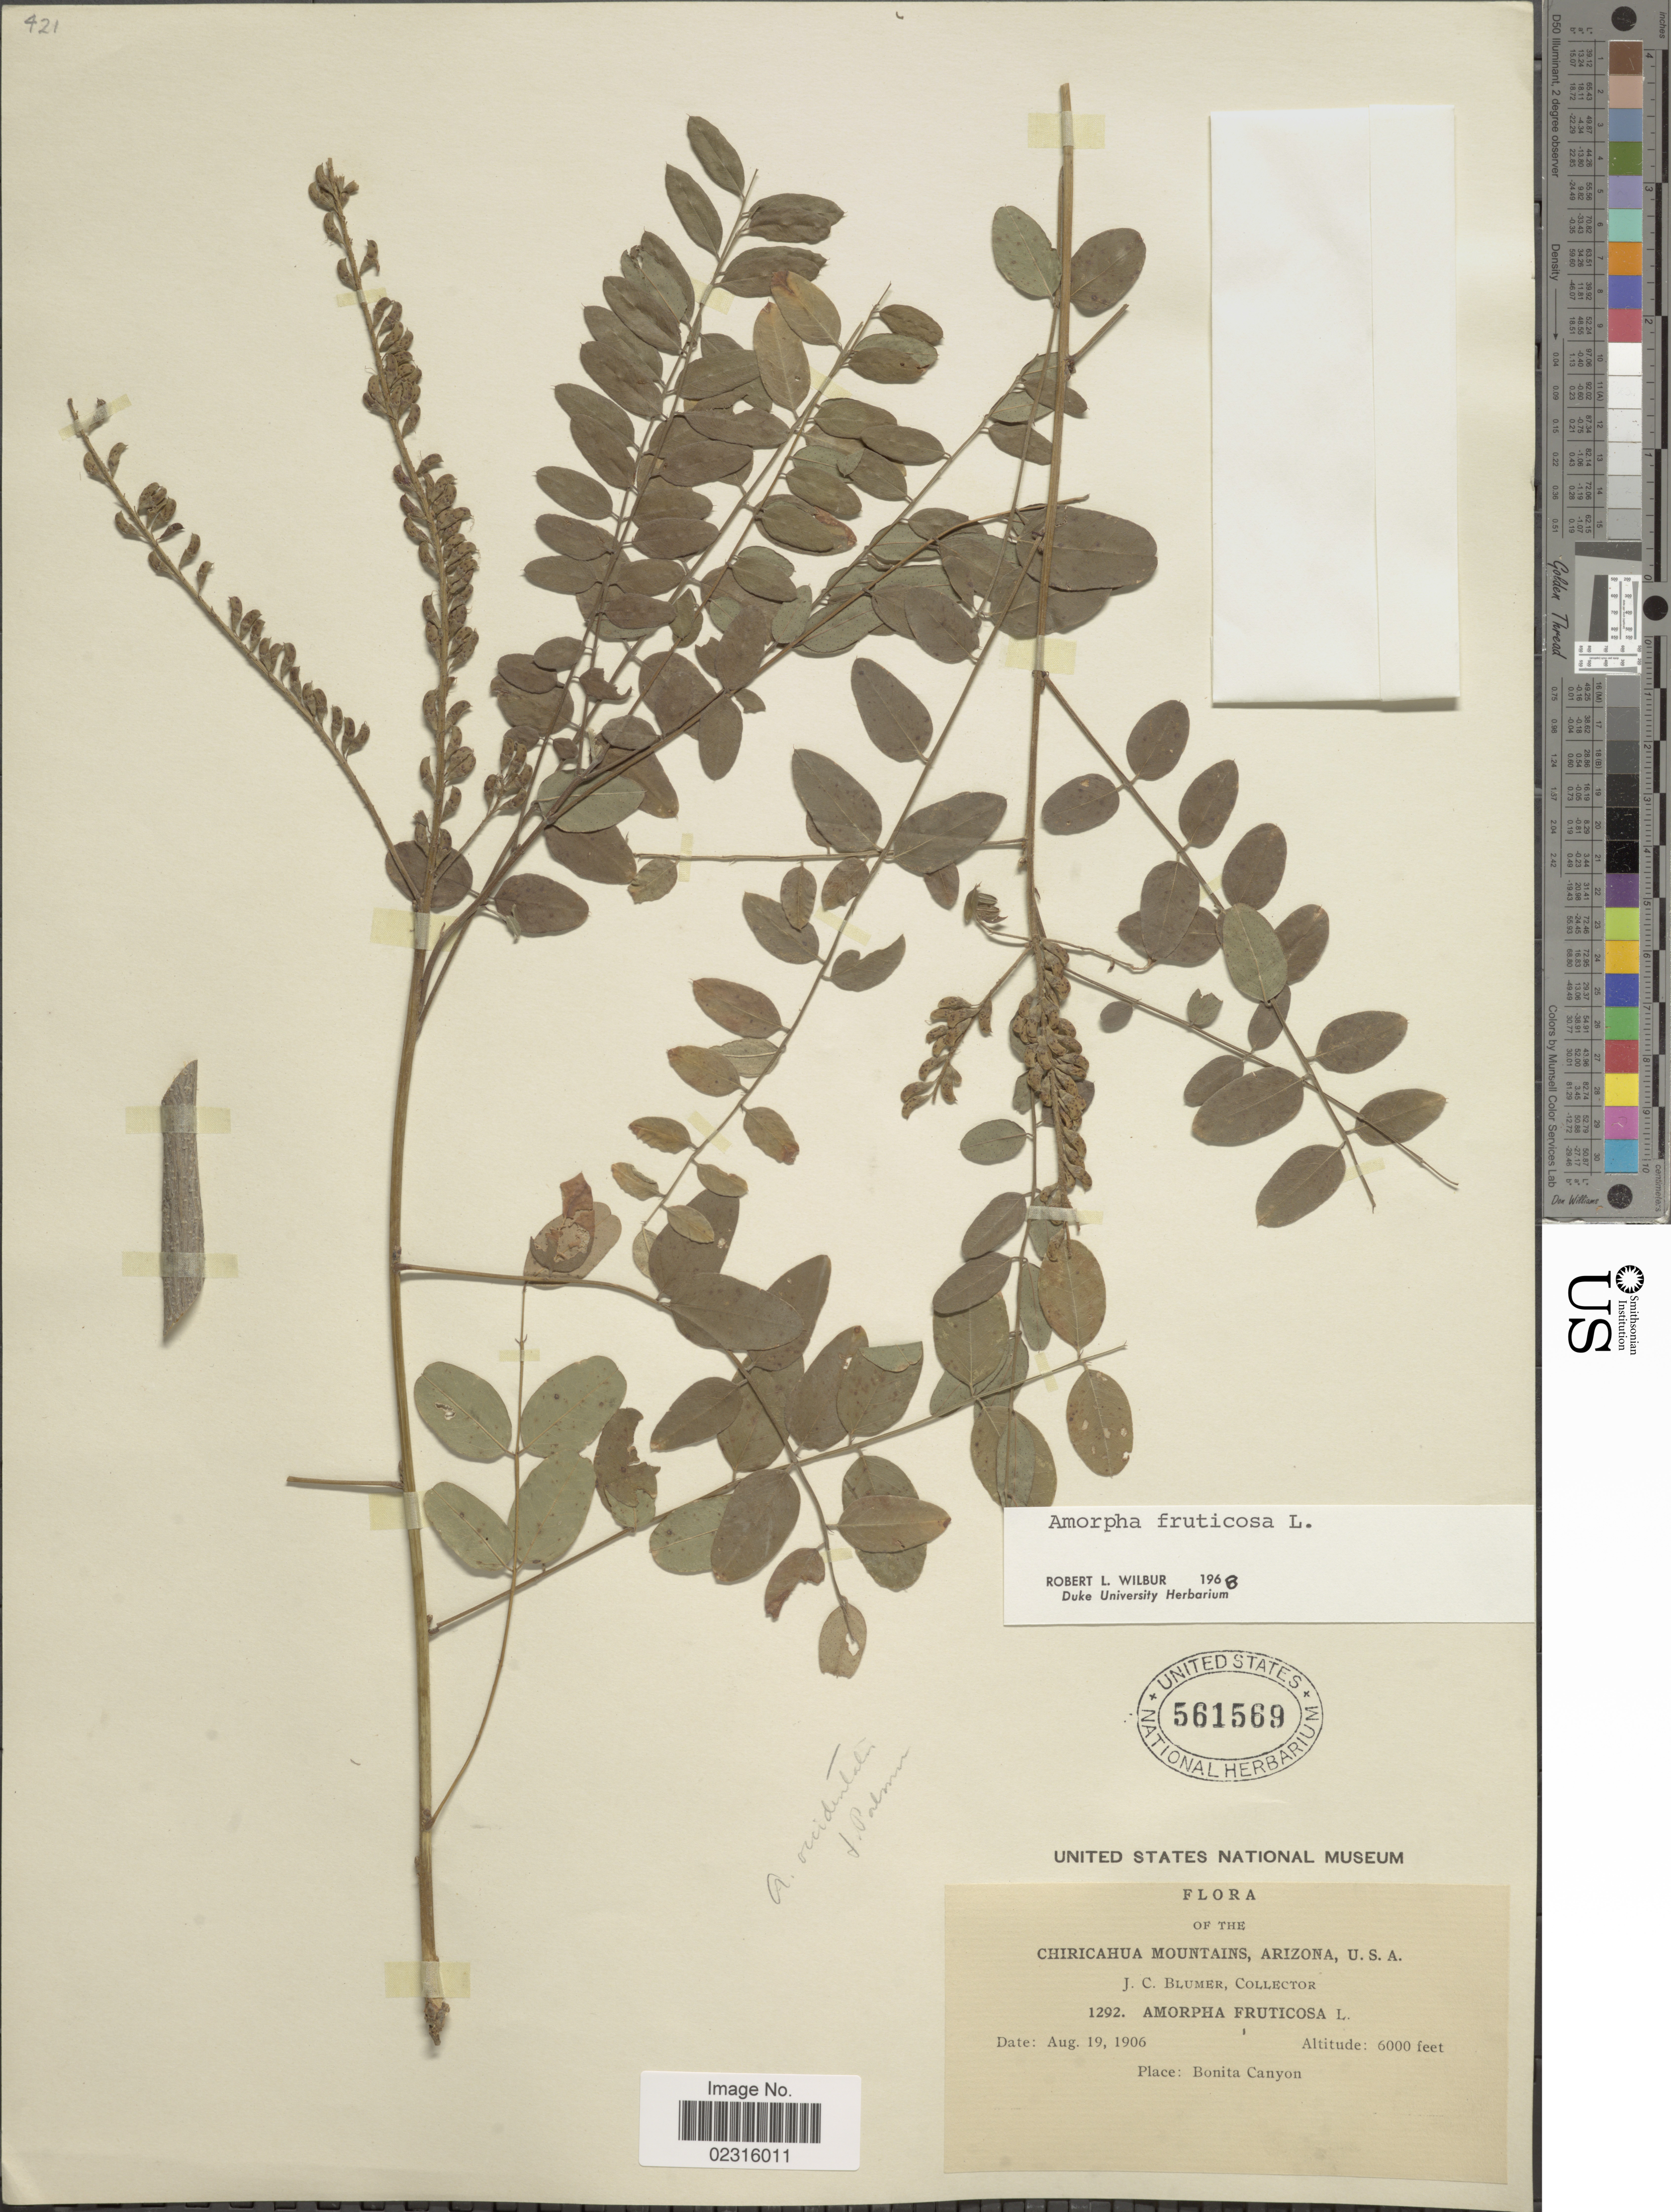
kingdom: Plantae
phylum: Tracheophyta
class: Magnoliopsida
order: Fabales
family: Fabaceae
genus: Amorpha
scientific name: Amorpha fruticosa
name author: L.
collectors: J. C. Blumer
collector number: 1292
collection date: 1906-08-19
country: United States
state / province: Arizona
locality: Chiricahua Mountains, Bonita Canyon.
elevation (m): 1829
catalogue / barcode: US 561569